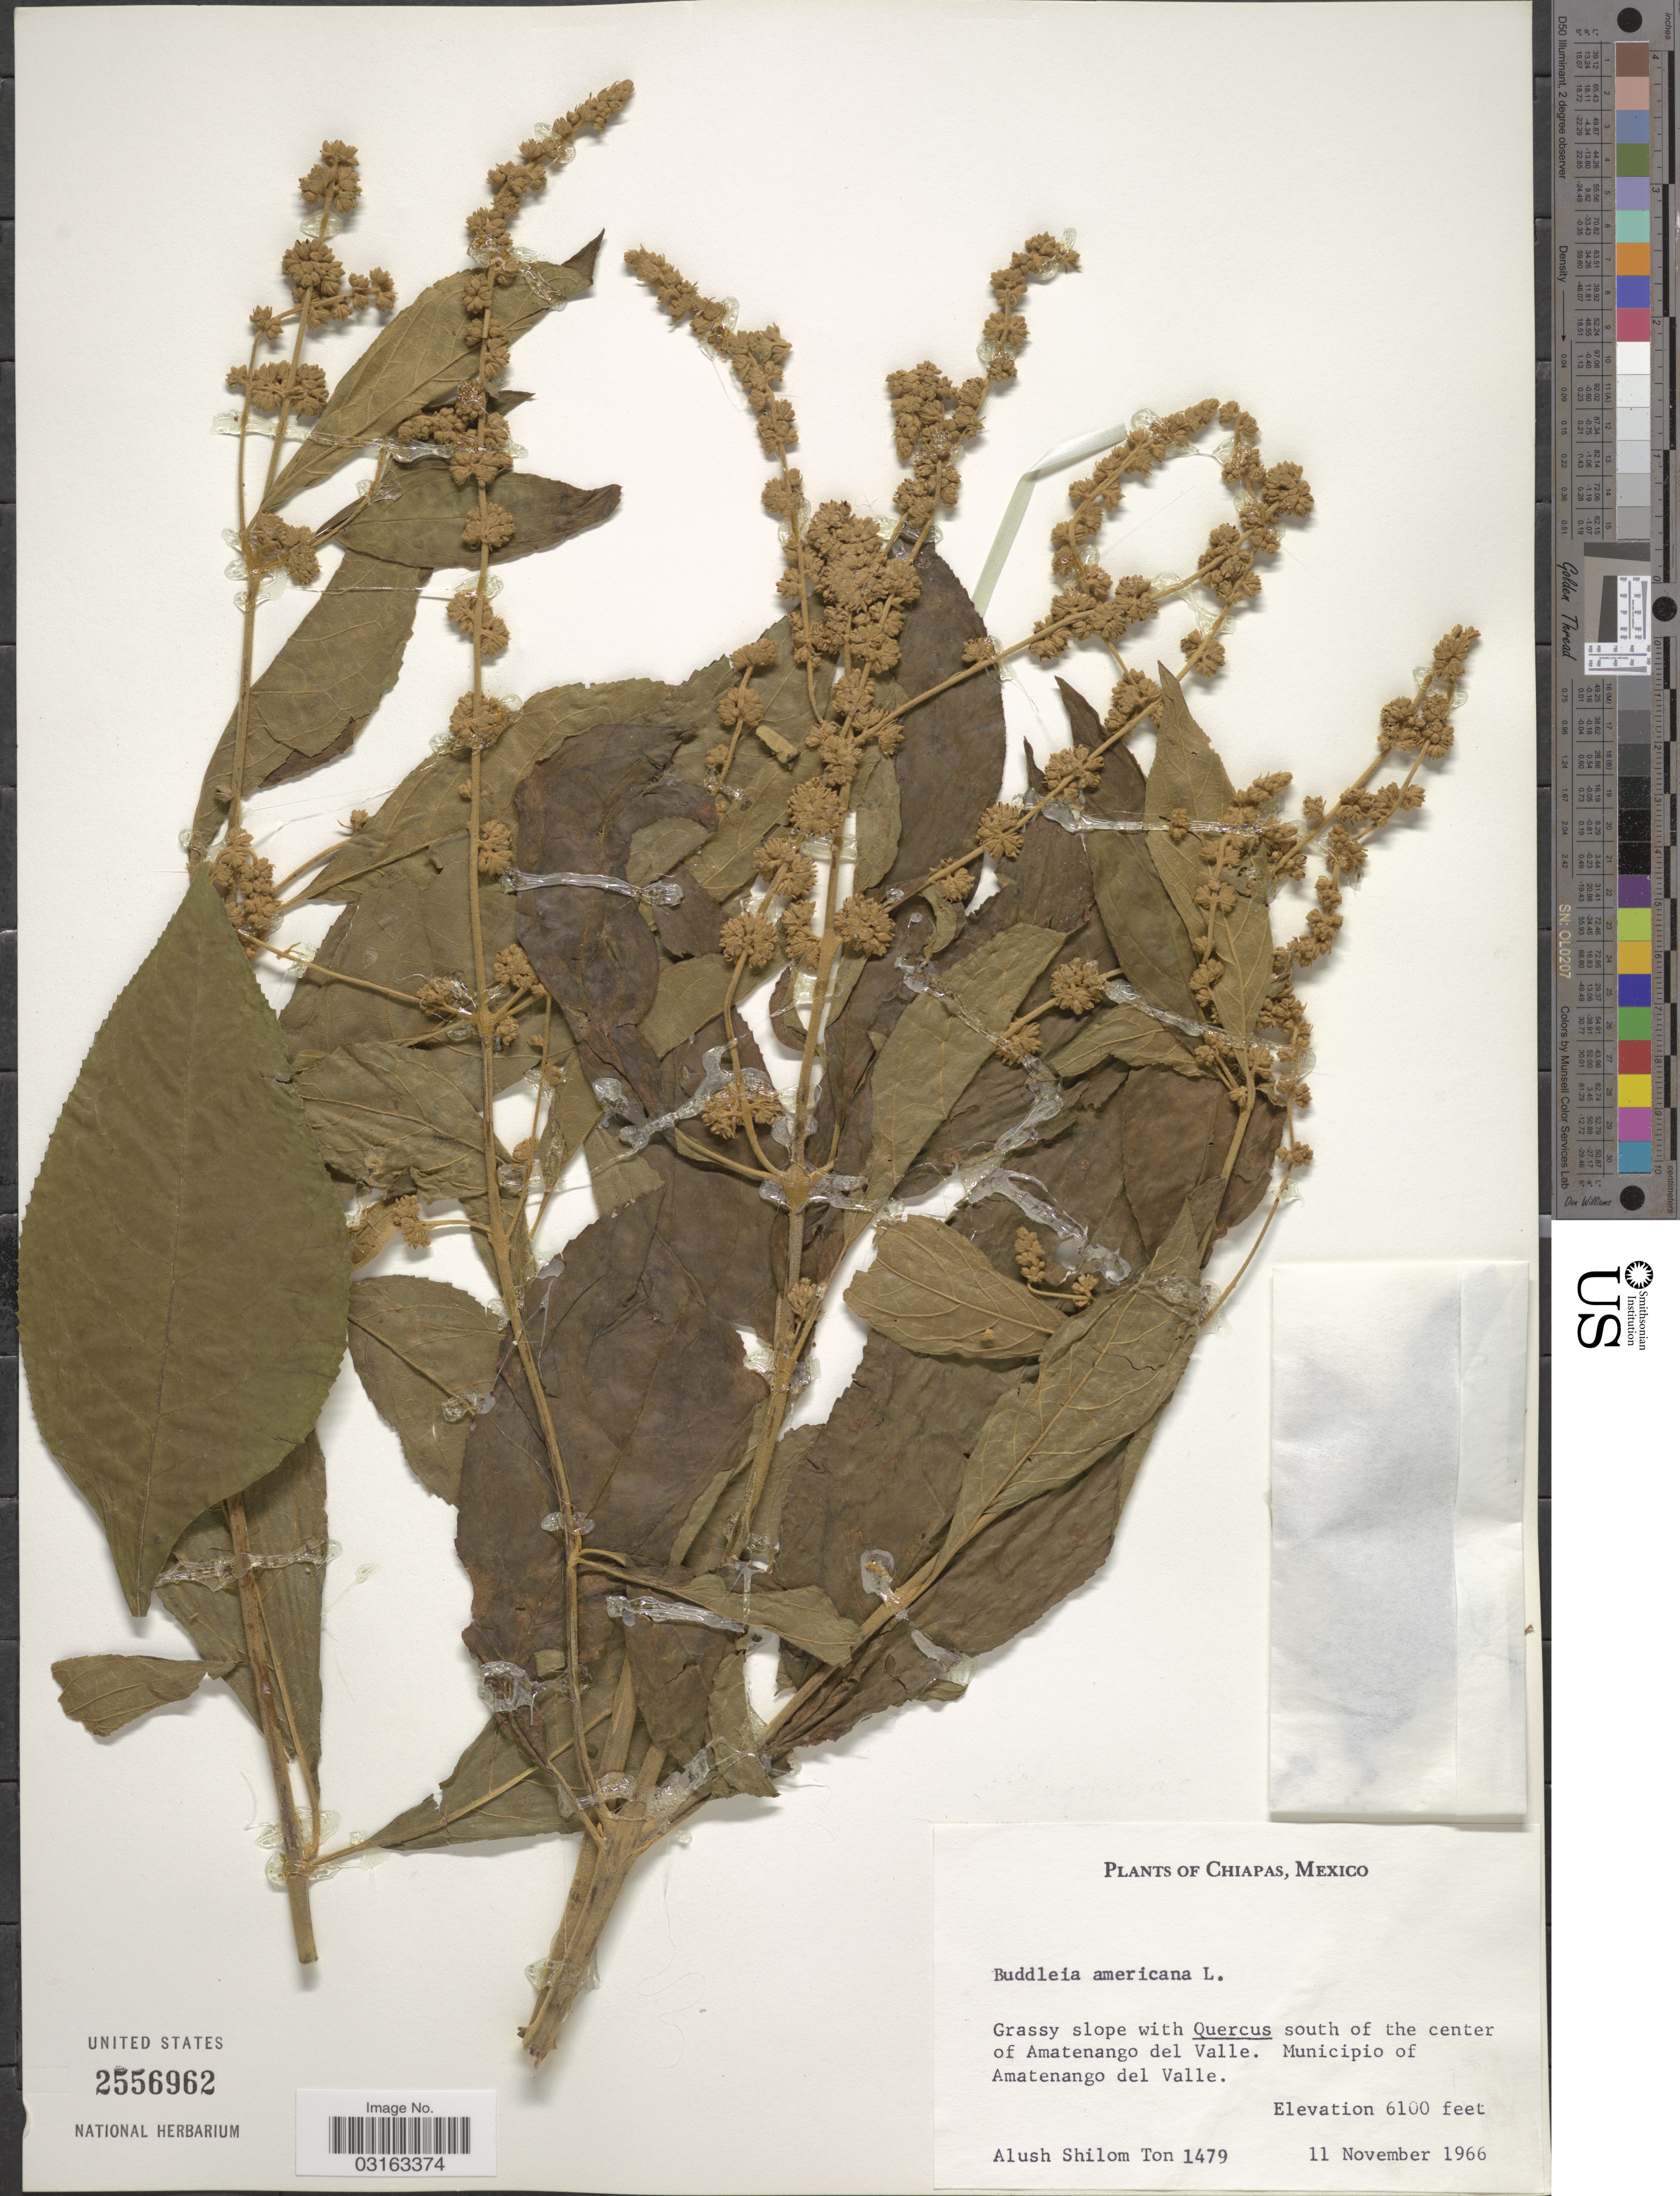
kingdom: Plantae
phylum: Tracheophyta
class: Magnoliopsida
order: Lamiales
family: Scrophulariaceae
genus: Buddleja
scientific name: Buddleja americana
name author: L.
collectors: A. Ton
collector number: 1479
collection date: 1966-11-11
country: Mexico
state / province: Chiapas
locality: South of the center of Amatenango del valle. Municipio of Amatenango del Valle.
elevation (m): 1859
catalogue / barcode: US 2556962